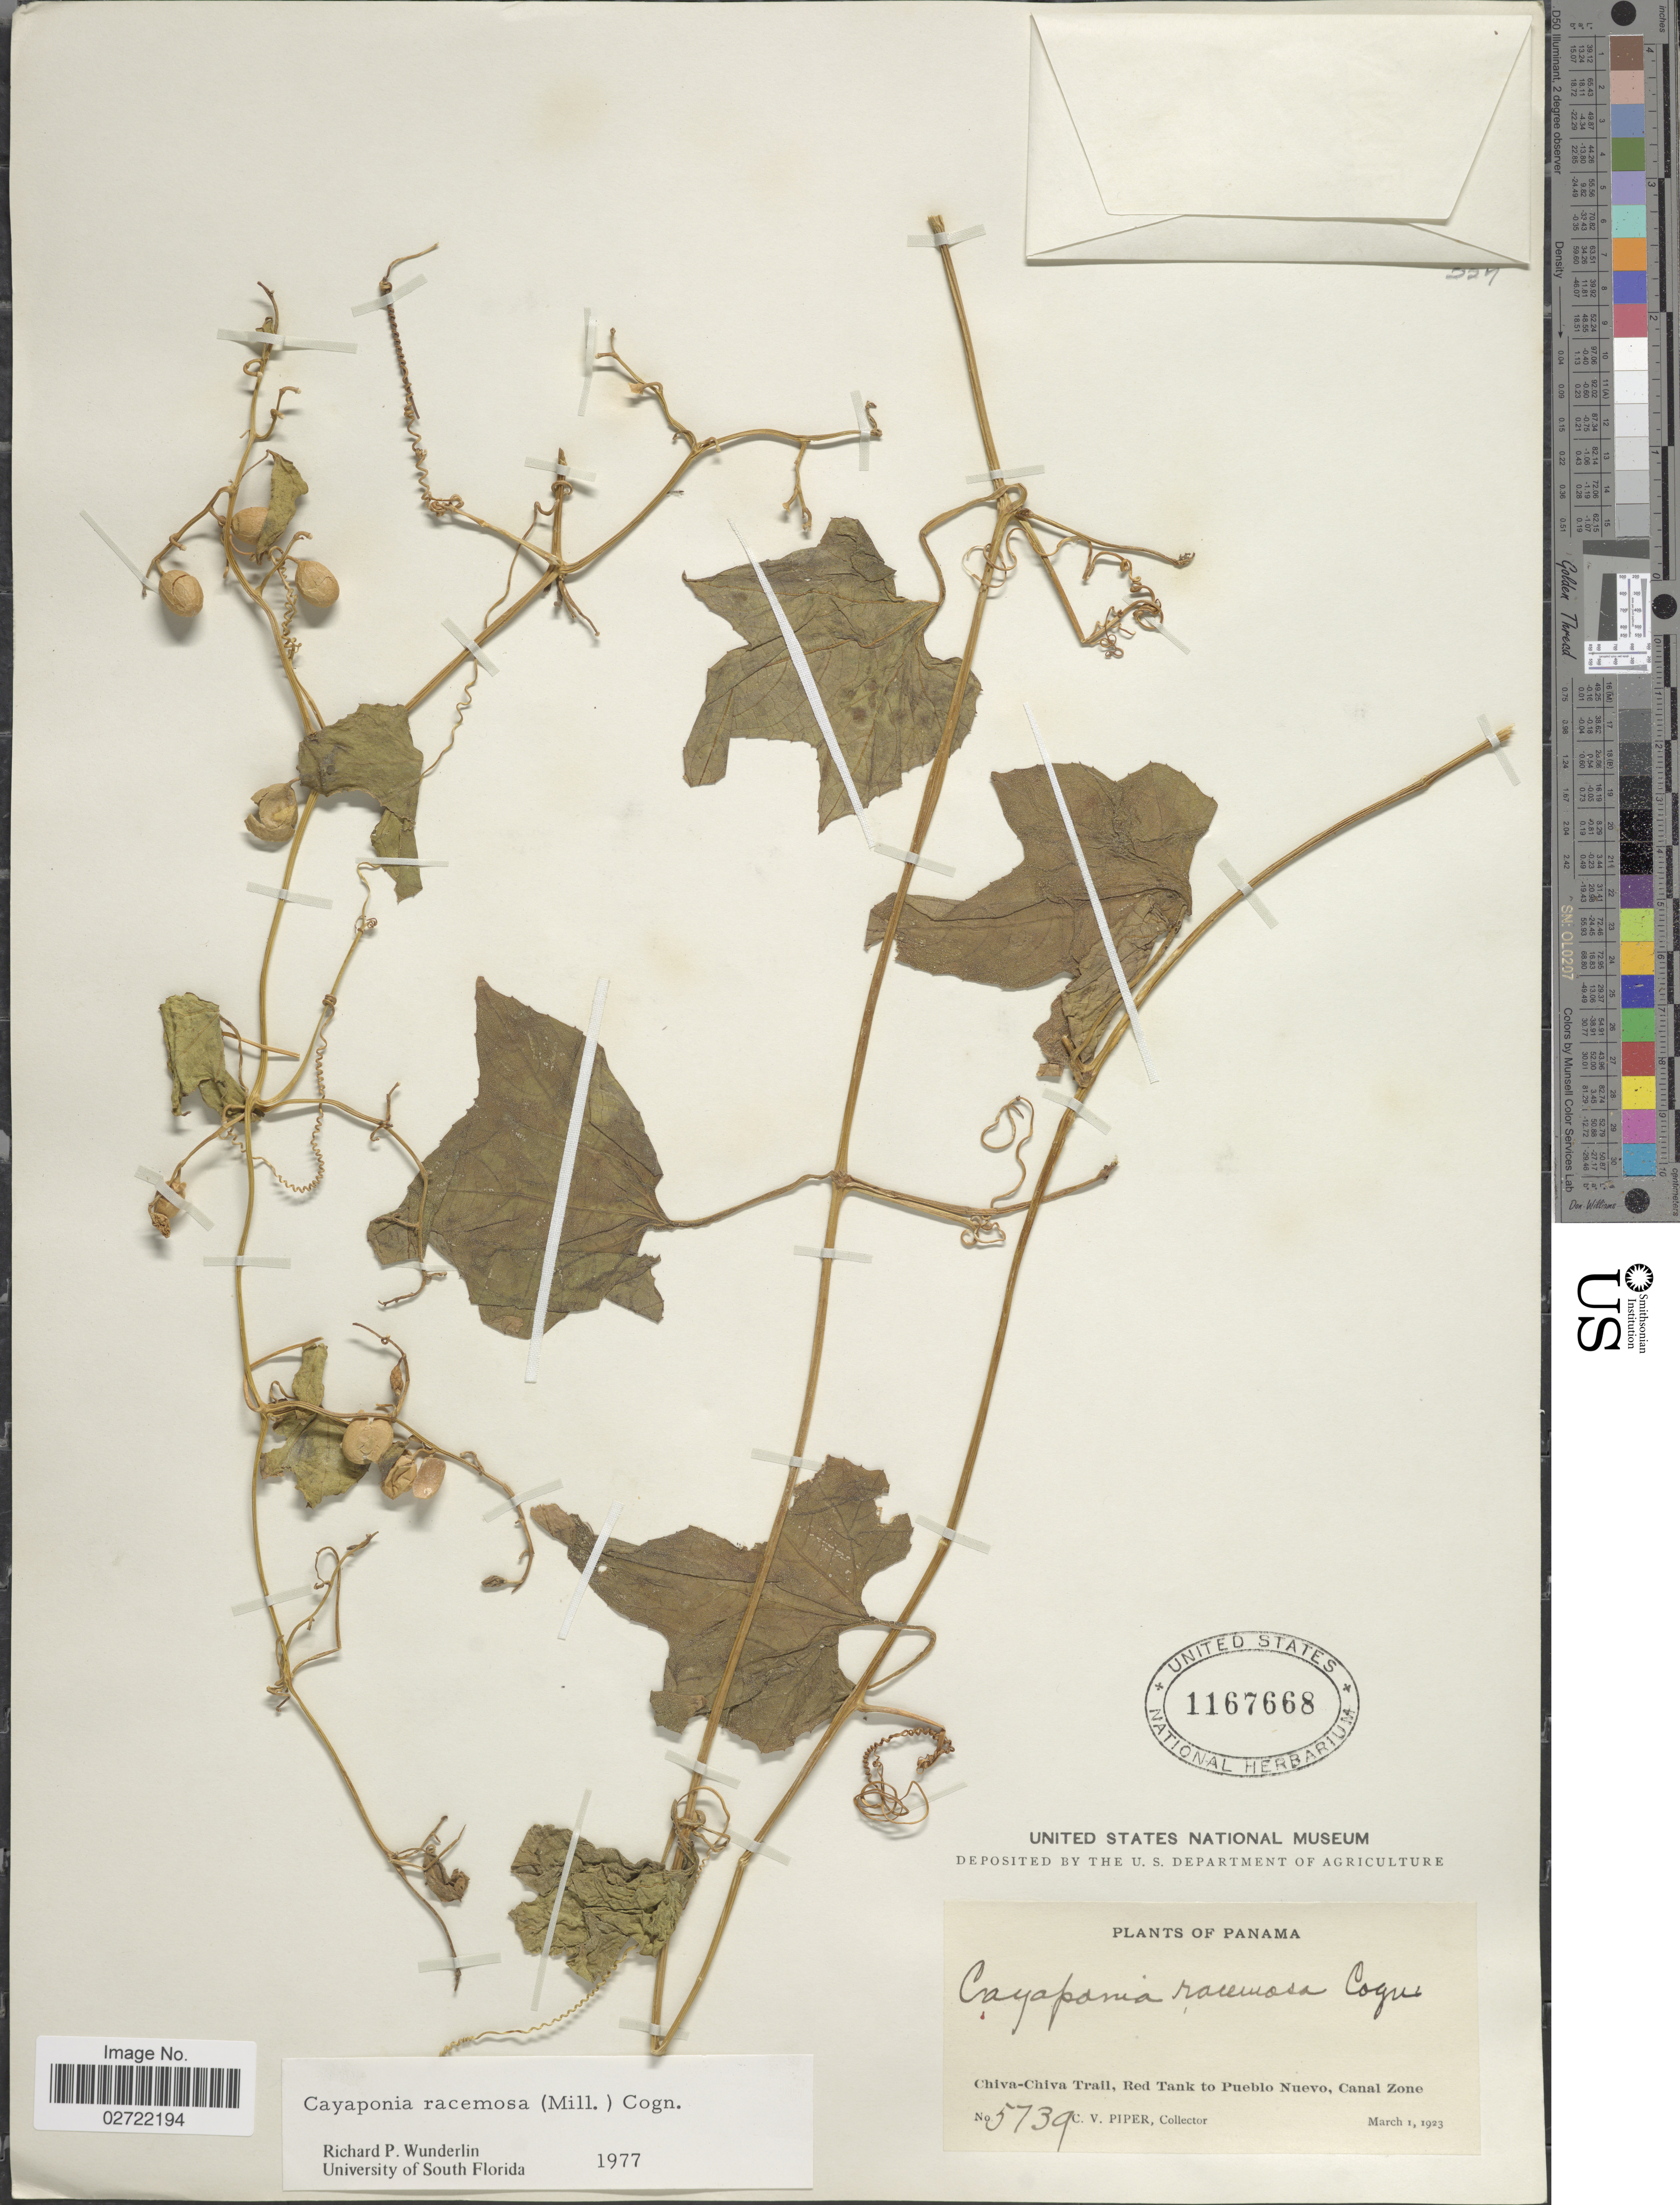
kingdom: Plantae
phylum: Tracheophyta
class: Magnoliopsida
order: Cucurbitales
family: Cucurbitaceae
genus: Cayaponia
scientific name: Cayaponia racemosa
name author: (Mill.) Cogn.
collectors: C. V. Piper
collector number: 5739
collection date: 1923-03-01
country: Panama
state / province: Panamá / Panamá Oeste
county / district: Canal Zone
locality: Chiva-Chiva Trail, Red Tank to Pueblo Nuevo.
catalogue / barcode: US 1167668